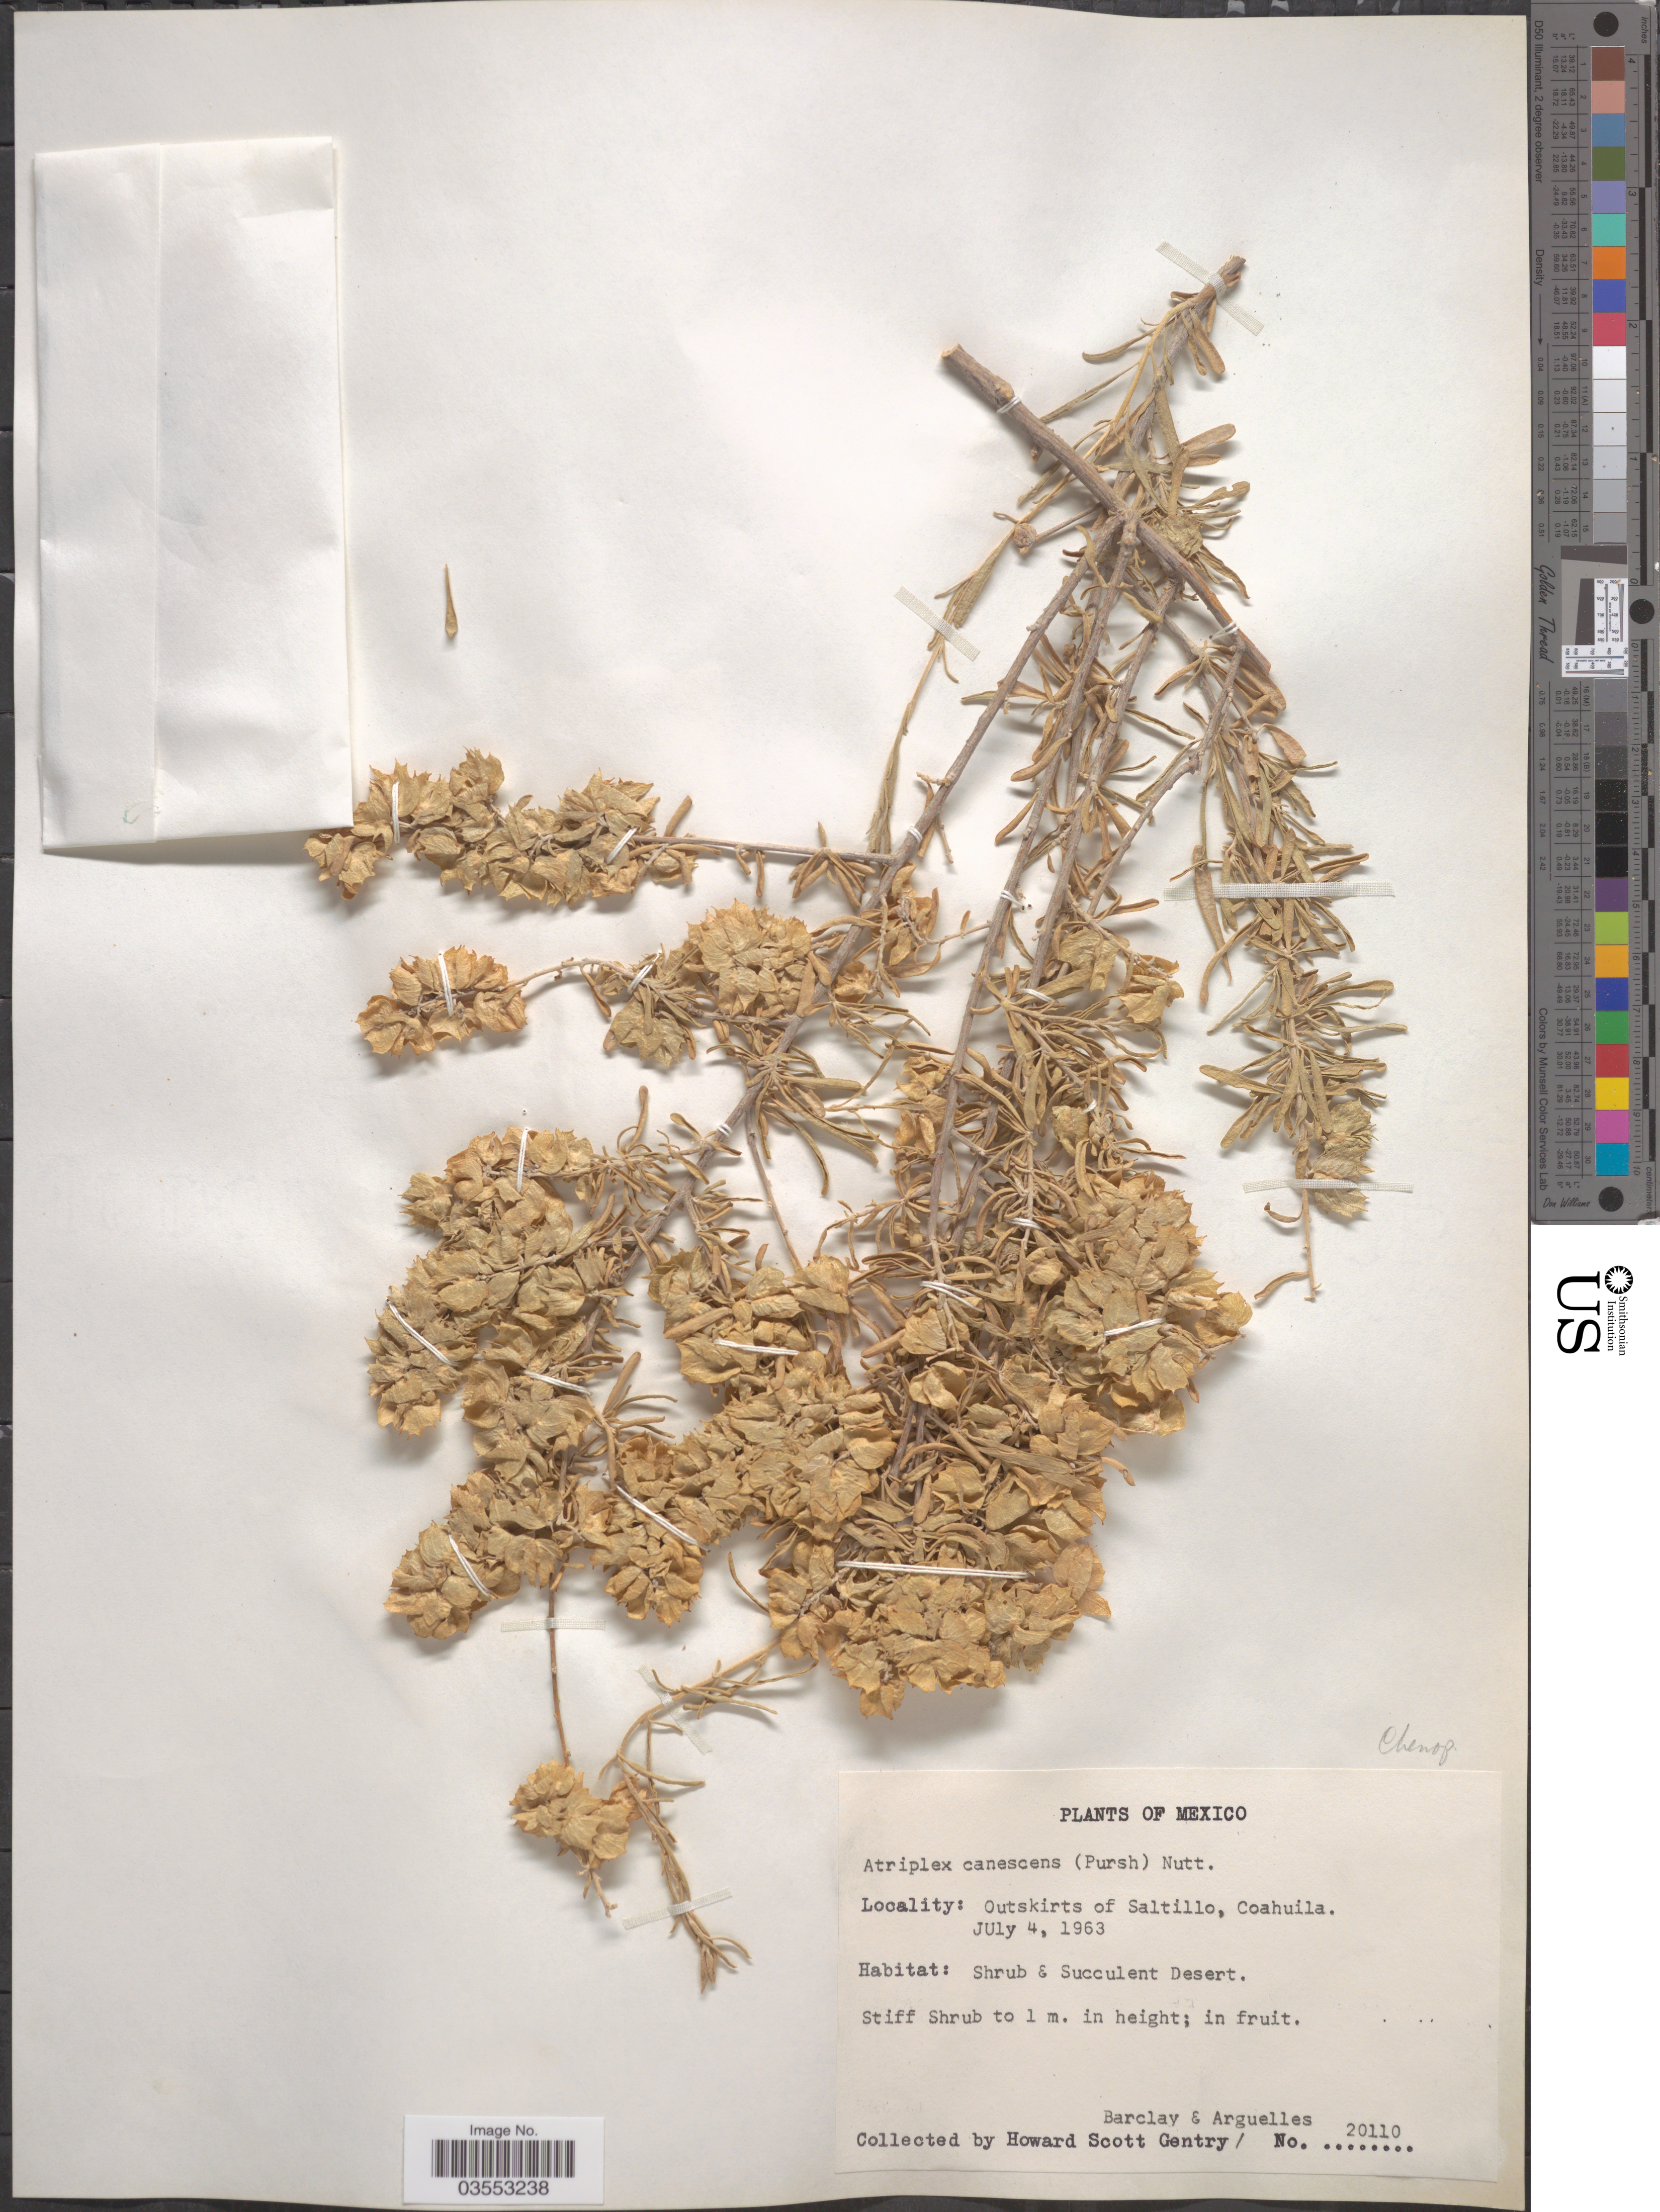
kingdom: Plantae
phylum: Tracheophyta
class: Magnoliopsida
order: Caryophyllales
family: Amaranthaceae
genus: Atriplex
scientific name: Atriplex canescens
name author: (Pursh) Nutt.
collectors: H. S. Gentry, -- Barclay & Arguelles, --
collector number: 20110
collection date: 1963-07-04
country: Mexico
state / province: Coahuila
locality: Outskirts of Saltillo.